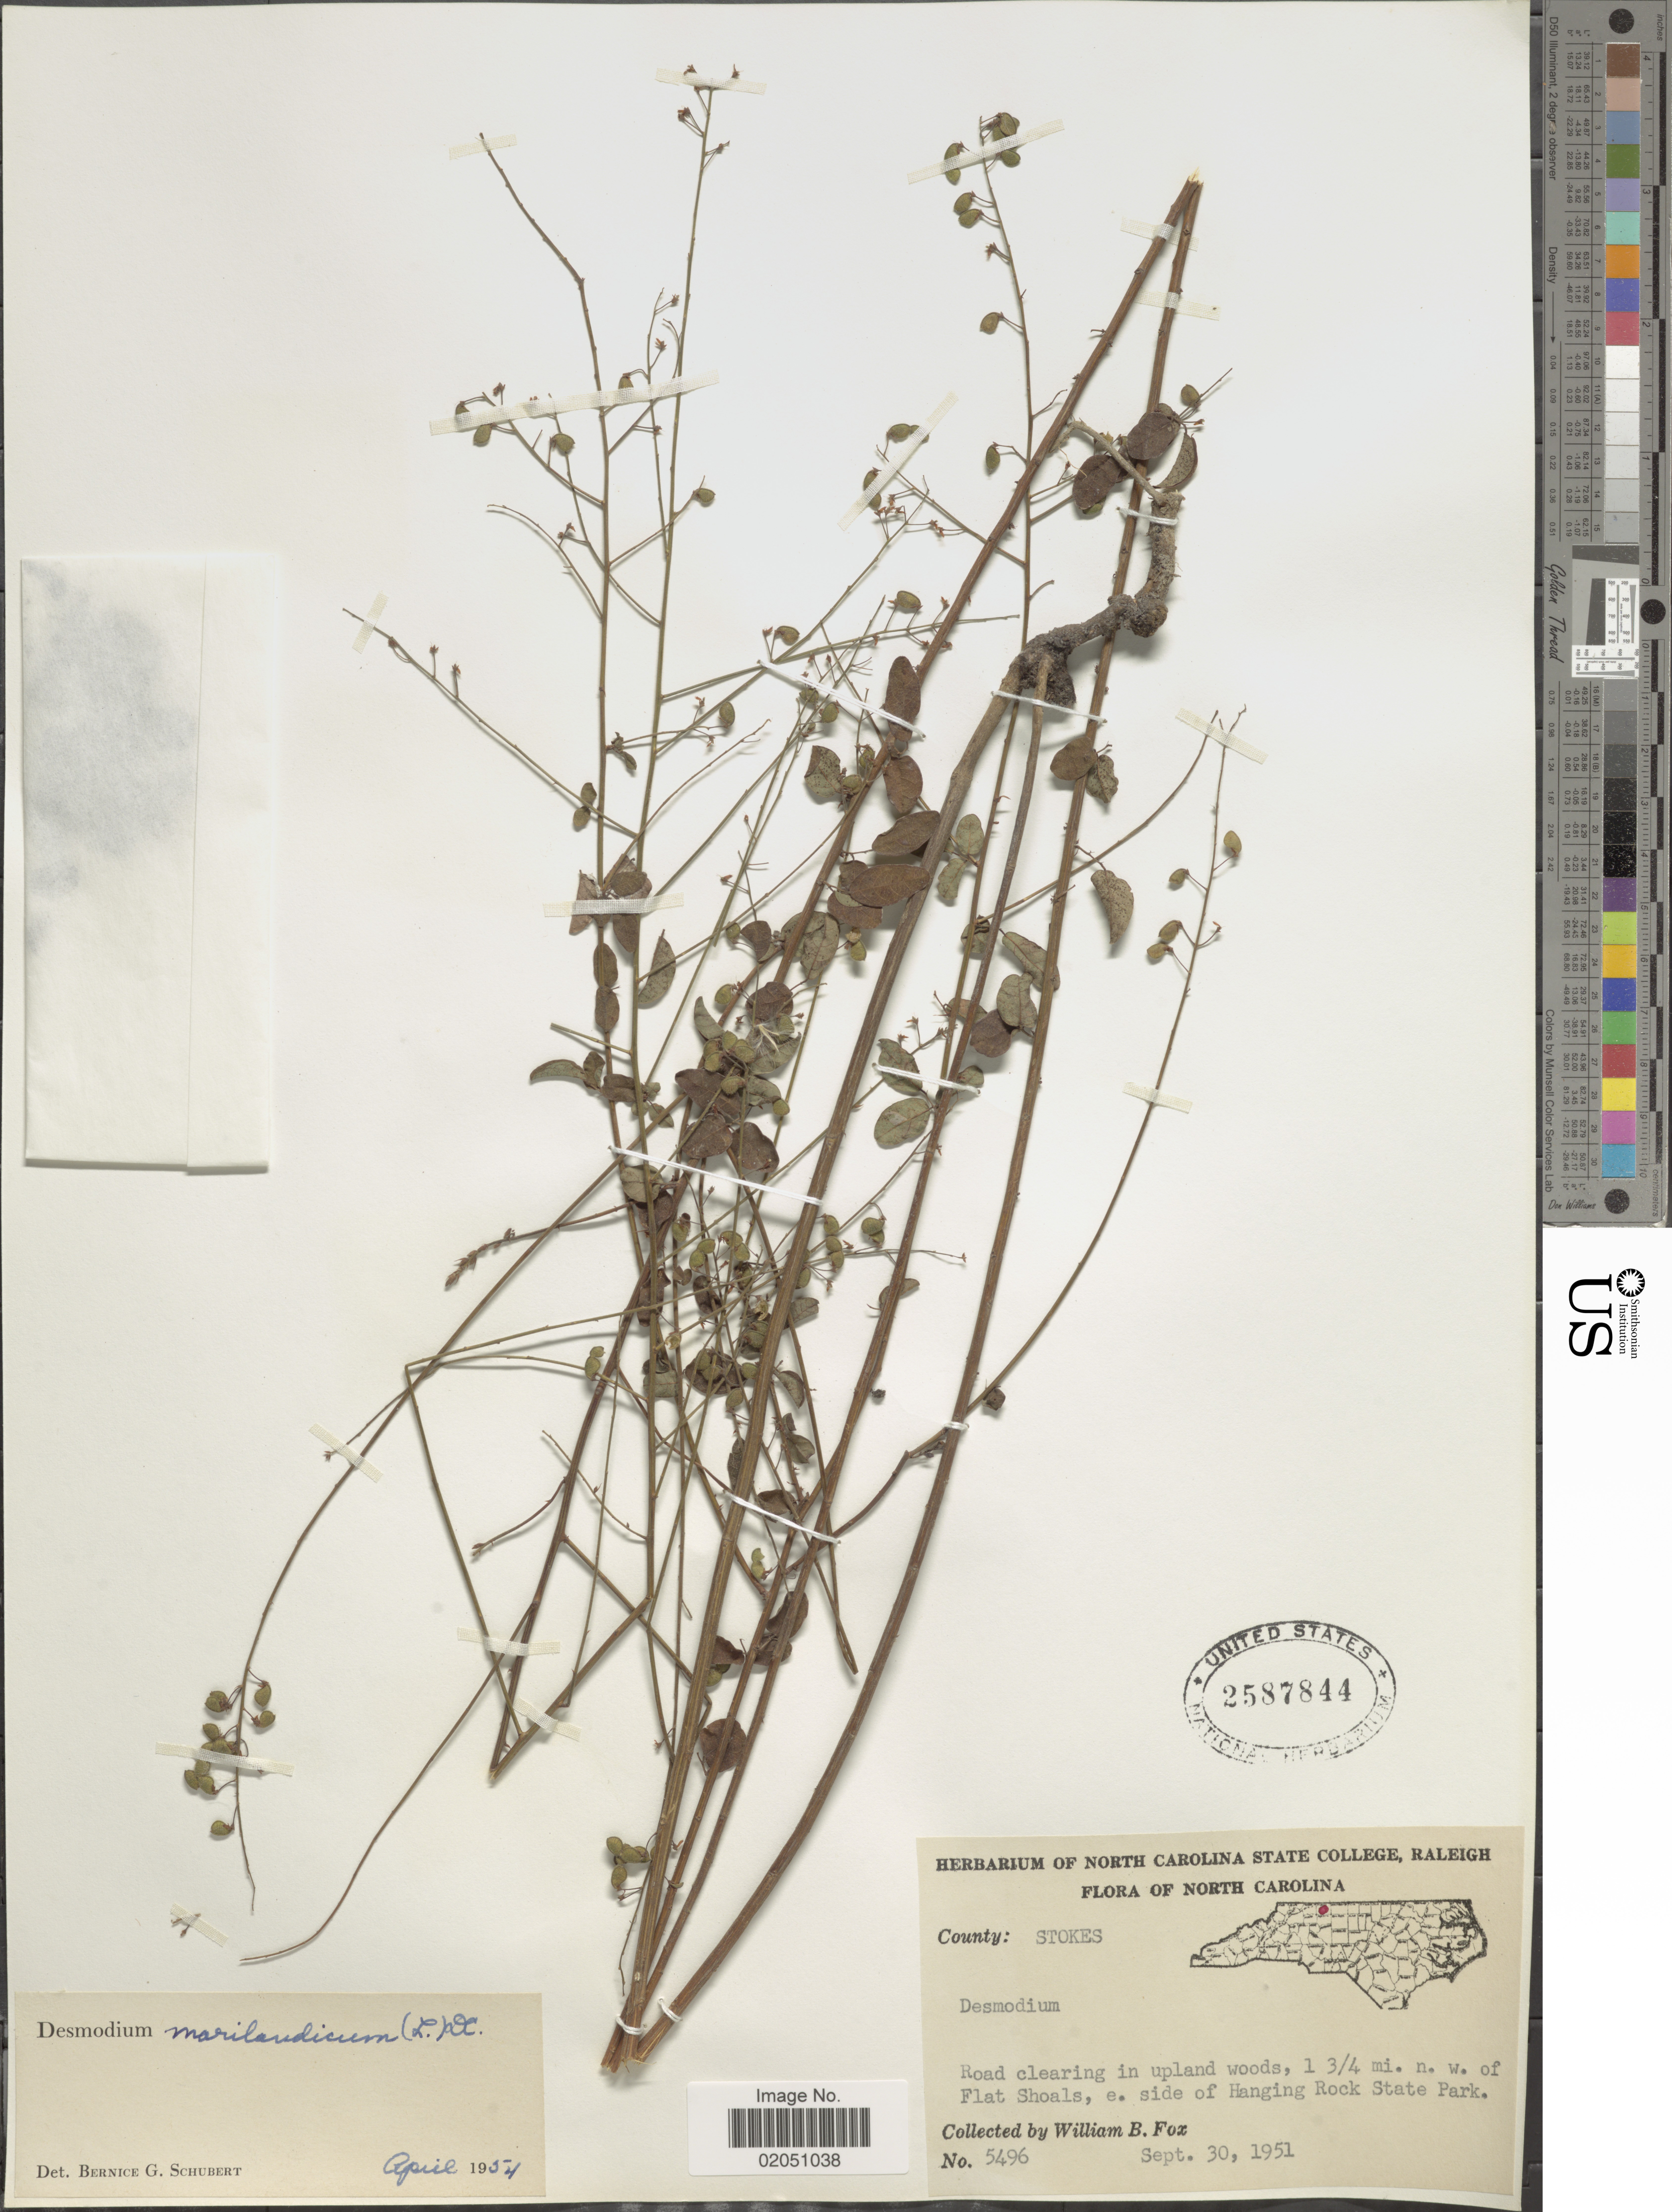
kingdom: Plantae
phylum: Tracheophyta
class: Magnoliopsida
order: Fabales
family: Fabaceae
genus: Desmodium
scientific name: Desmodium marilandicum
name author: Darl.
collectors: W. B. Fox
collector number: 5496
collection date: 1951-09-30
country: United States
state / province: North Carolina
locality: County: Stokes, Road clearing in upland woods, 1 3/4 mi. n. w. of Flat Shoals, e. side of Hanging Rock State Park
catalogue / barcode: US 2587844